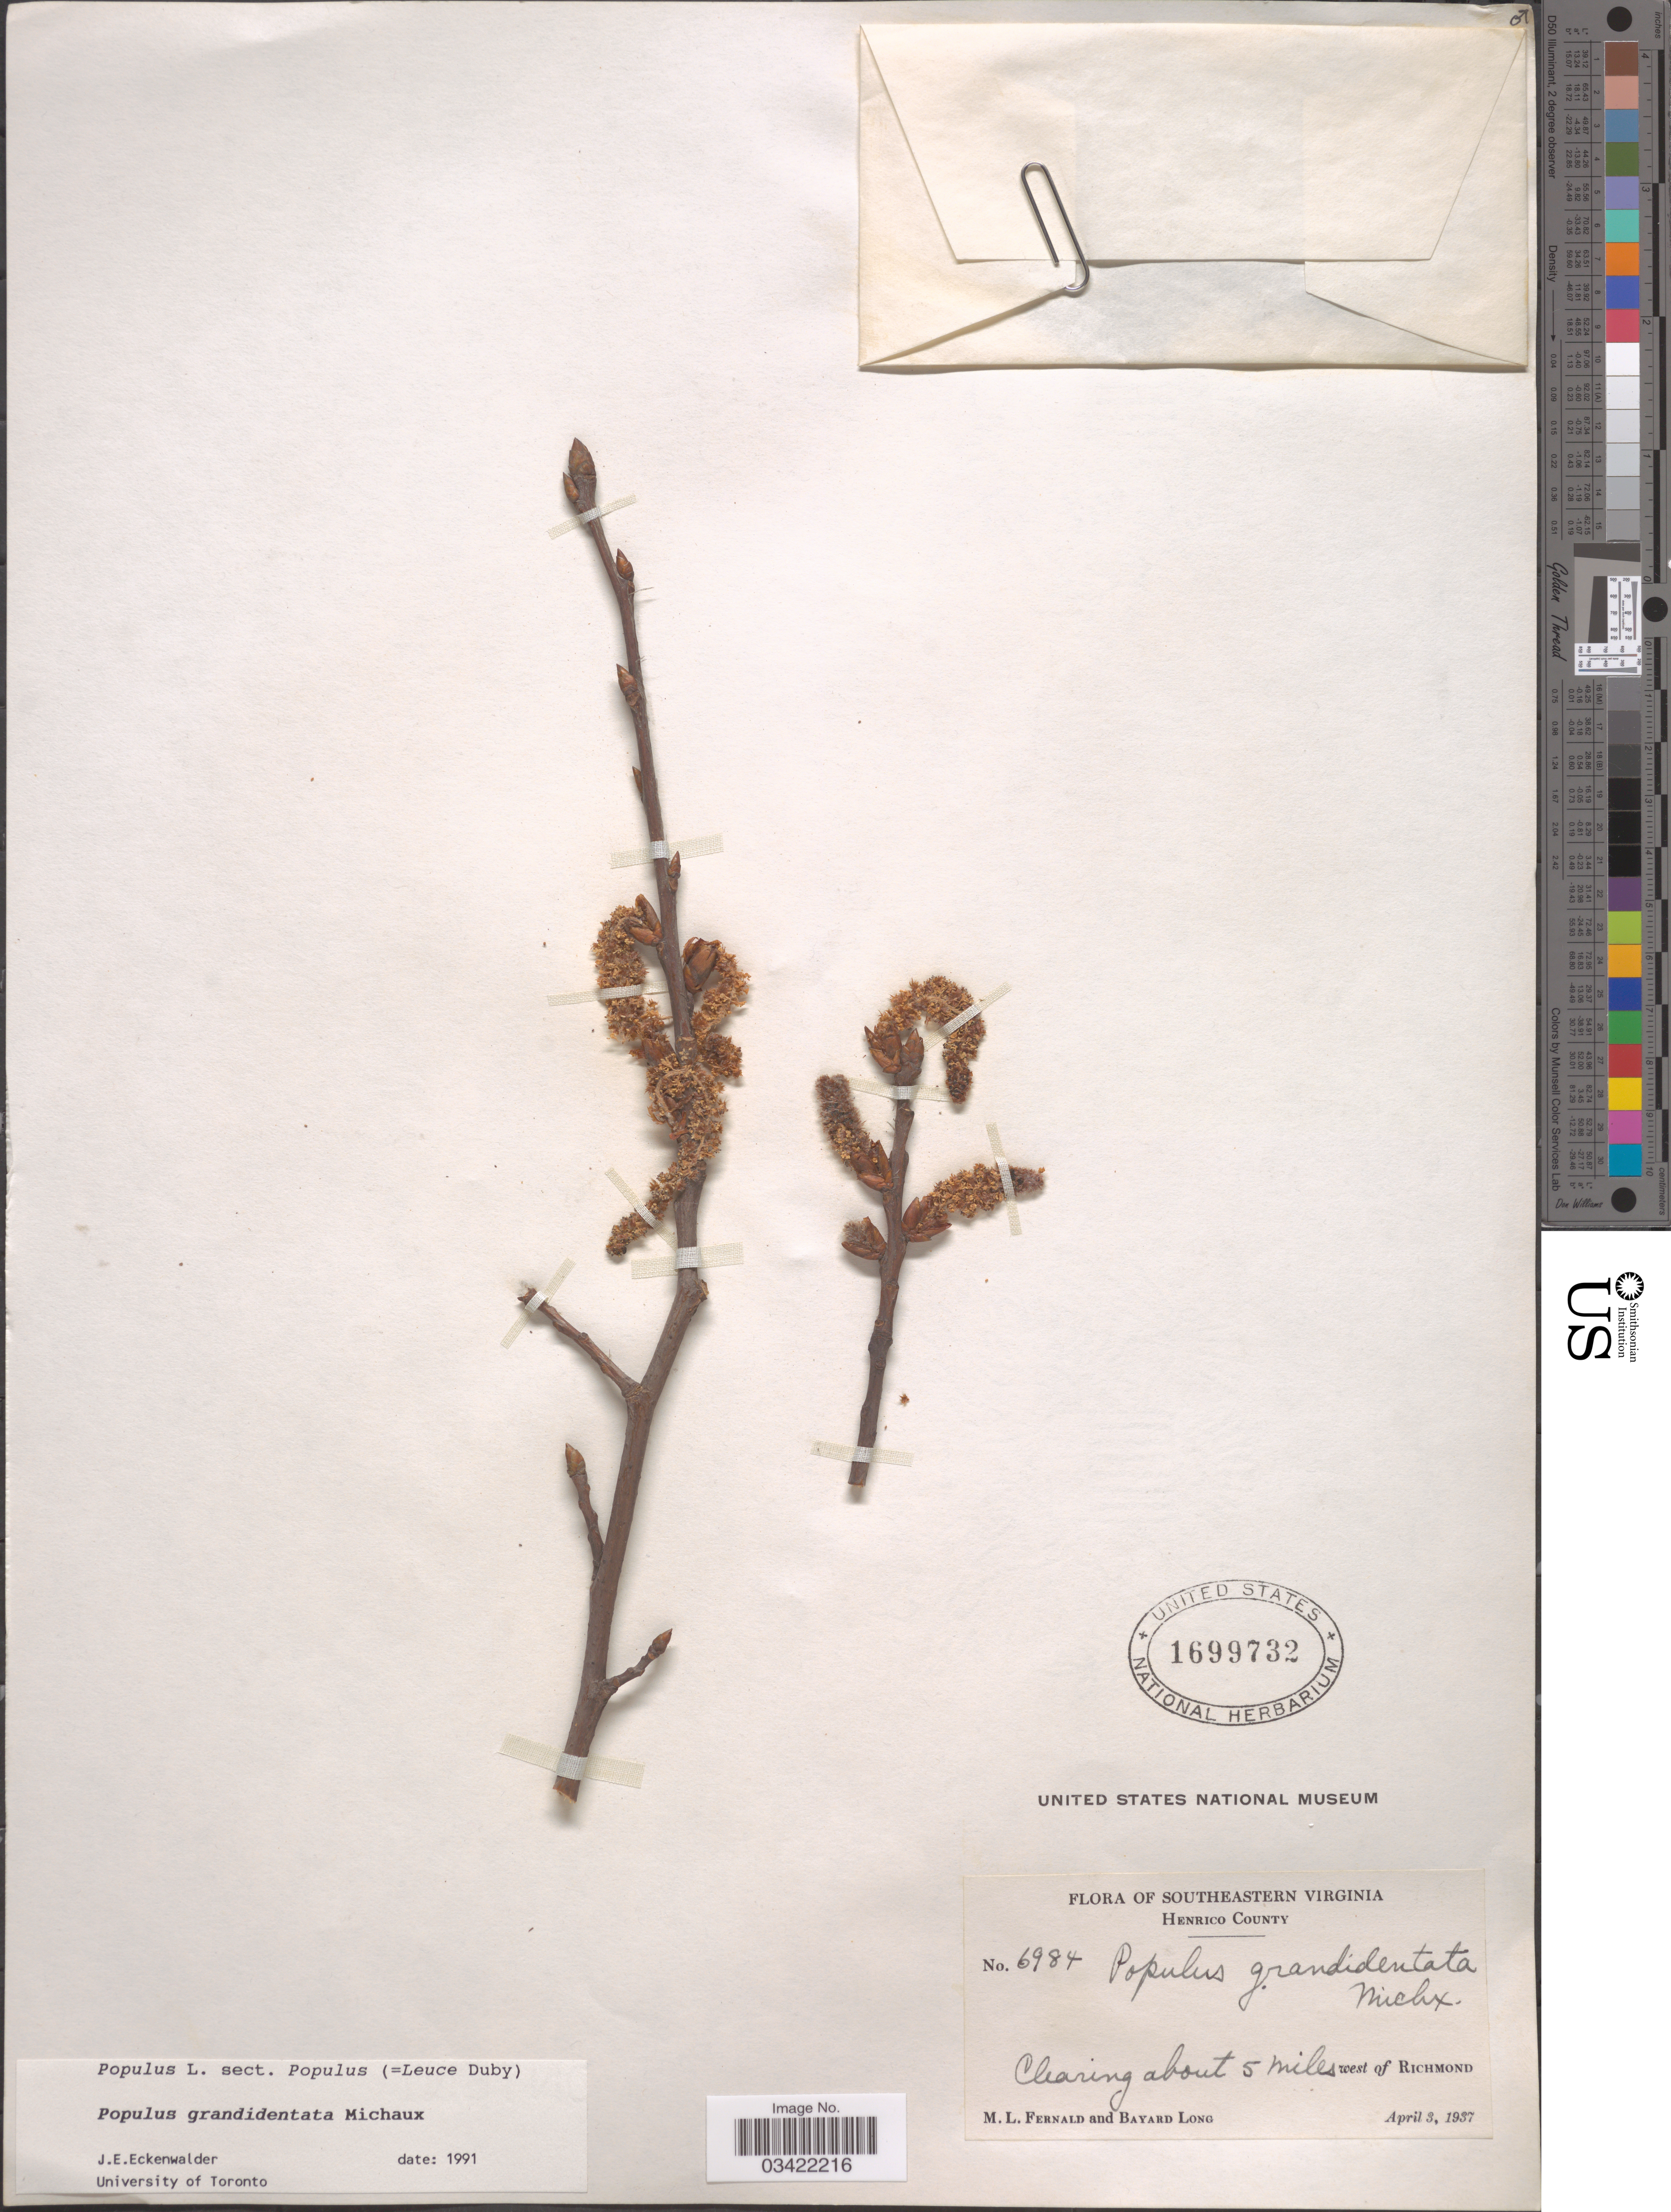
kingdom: Plantae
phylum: Tracheophyta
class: Magnoliopsida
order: Malpighiales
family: Salicaceae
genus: Populus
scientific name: Populus grandidentata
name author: Michx.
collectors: M. L. Fernald & B. Long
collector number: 6984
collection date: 1937-04-03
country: United States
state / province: Virginia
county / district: City of Richmond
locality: Southeastern Virginia. Henrico County. Clearing about 5 miles west of Richmond.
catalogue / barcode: US 1699732